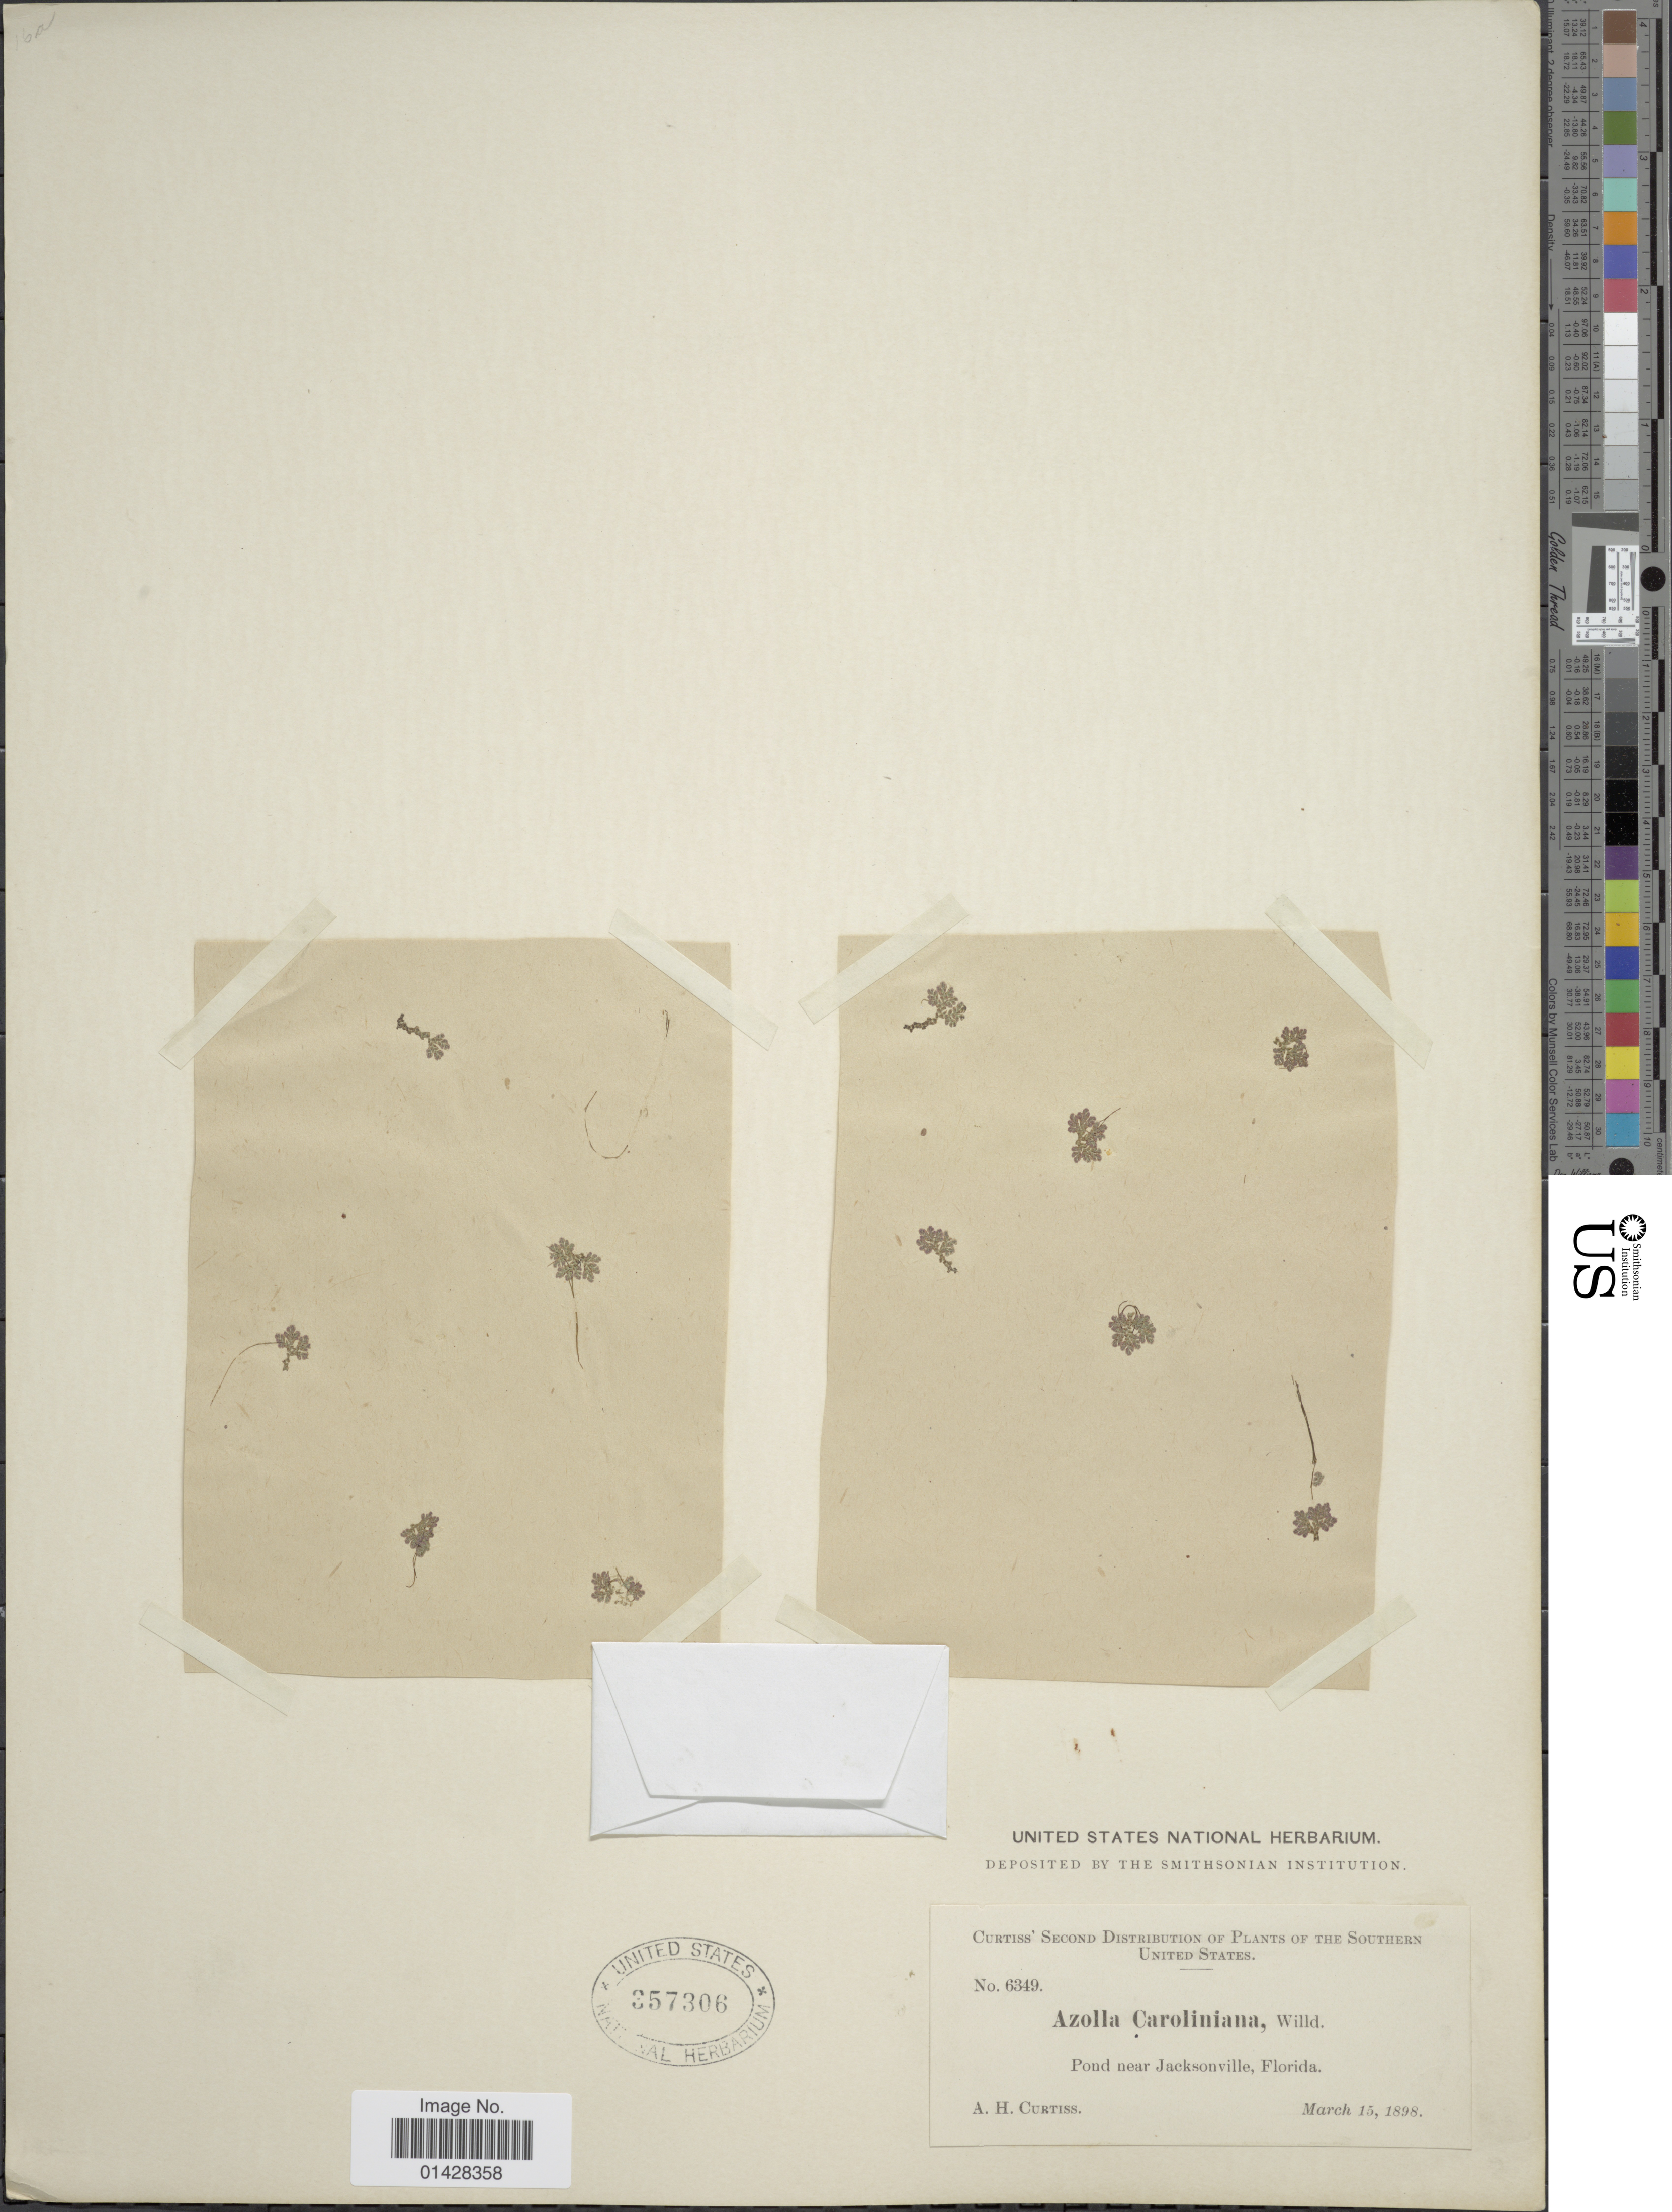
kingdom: Plantae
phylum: Tracheophyta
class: Polypodiopsida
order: Salviniales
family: Salviniaceae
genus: Azolla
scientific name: Azolla caroliniana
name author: Willd.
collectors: A. H. Curtiss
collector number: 6349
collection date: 1898-03-15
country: United States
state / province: Florida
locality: Southern UNited States, Pond near Jacksonville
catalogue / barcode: US 357306